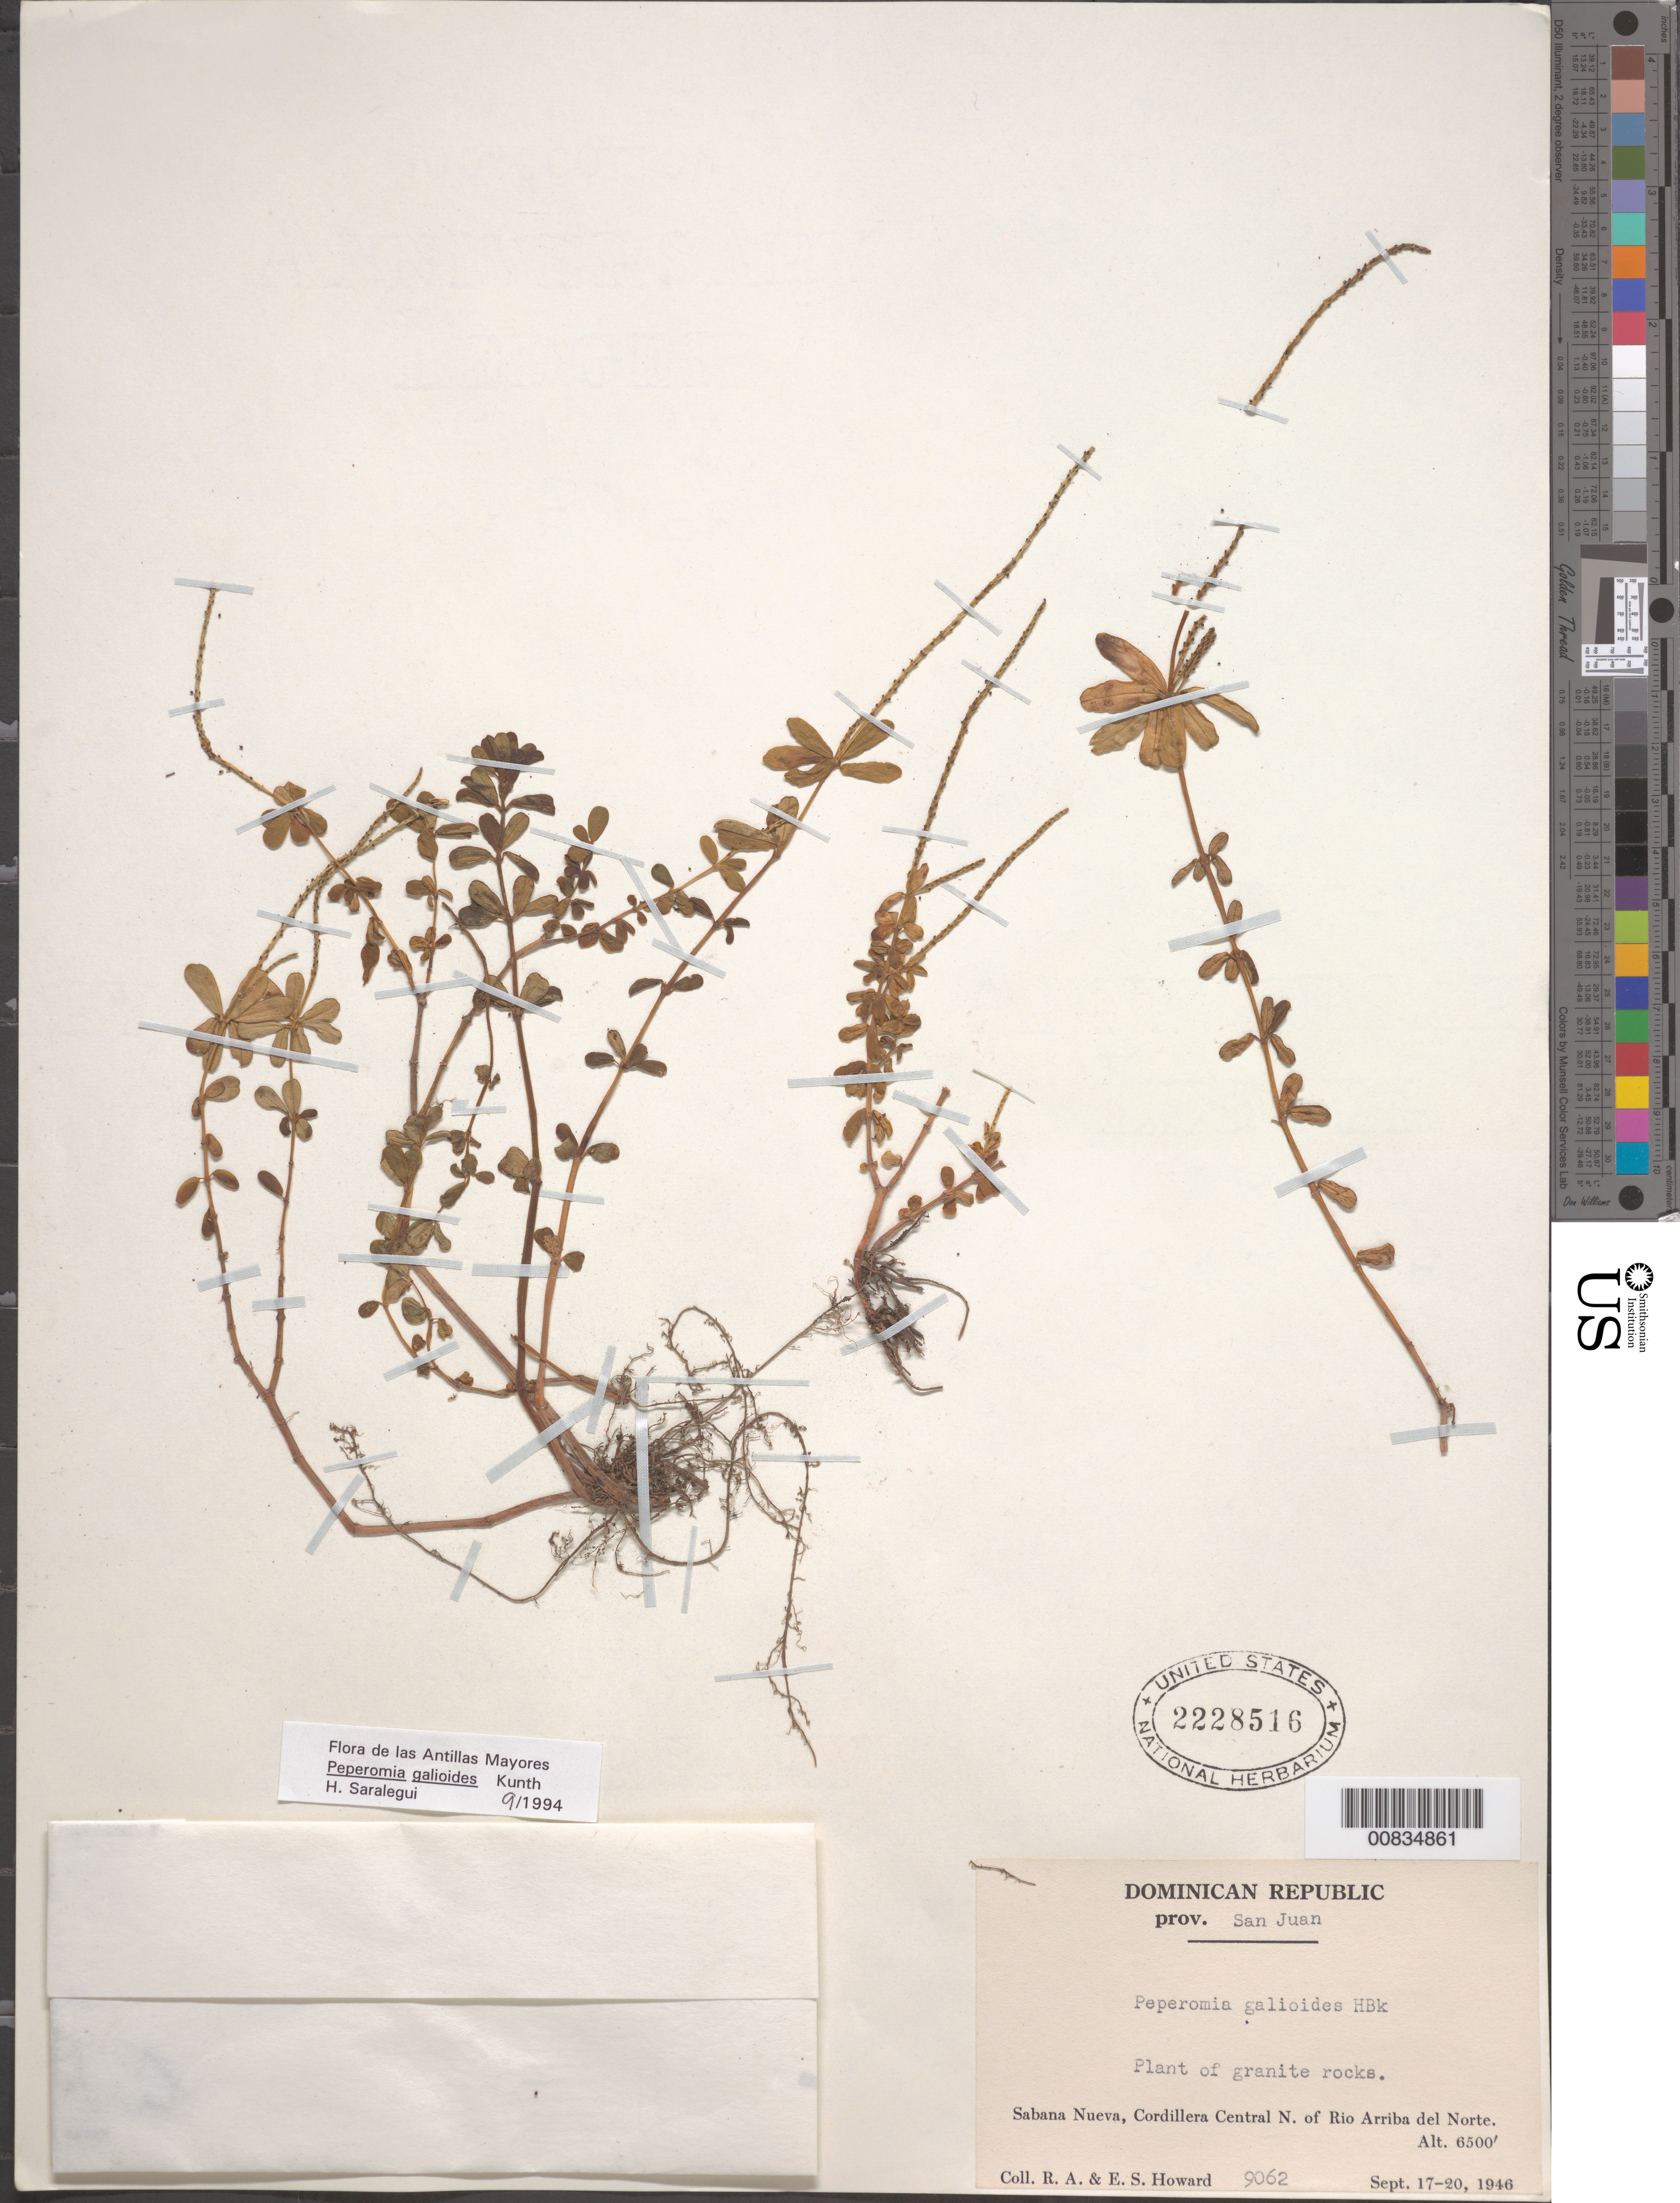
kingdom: Plantae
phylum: Tracheophyta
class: Magnoliopsida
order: Piperales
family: Piperaceae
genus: Peperomia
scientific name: Peperomia galioides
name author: Kunth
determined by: Saralegui Boza, H., (HAJB), Jardin Botanico Nacional (Habana)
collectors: R. A. Howard & E. S. Howard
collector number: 9062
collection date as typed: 17 Sep 1946 to 20 Sep 1946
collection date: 1946-09-17/1946-09-20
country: Dominican Republic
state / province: San Juan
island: Hispaniola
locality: Sabana Nueva, Cordillera Central N. of Río Arriba del Norte.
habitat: Granite rocks.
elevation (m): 1981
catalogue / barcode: US 2228516